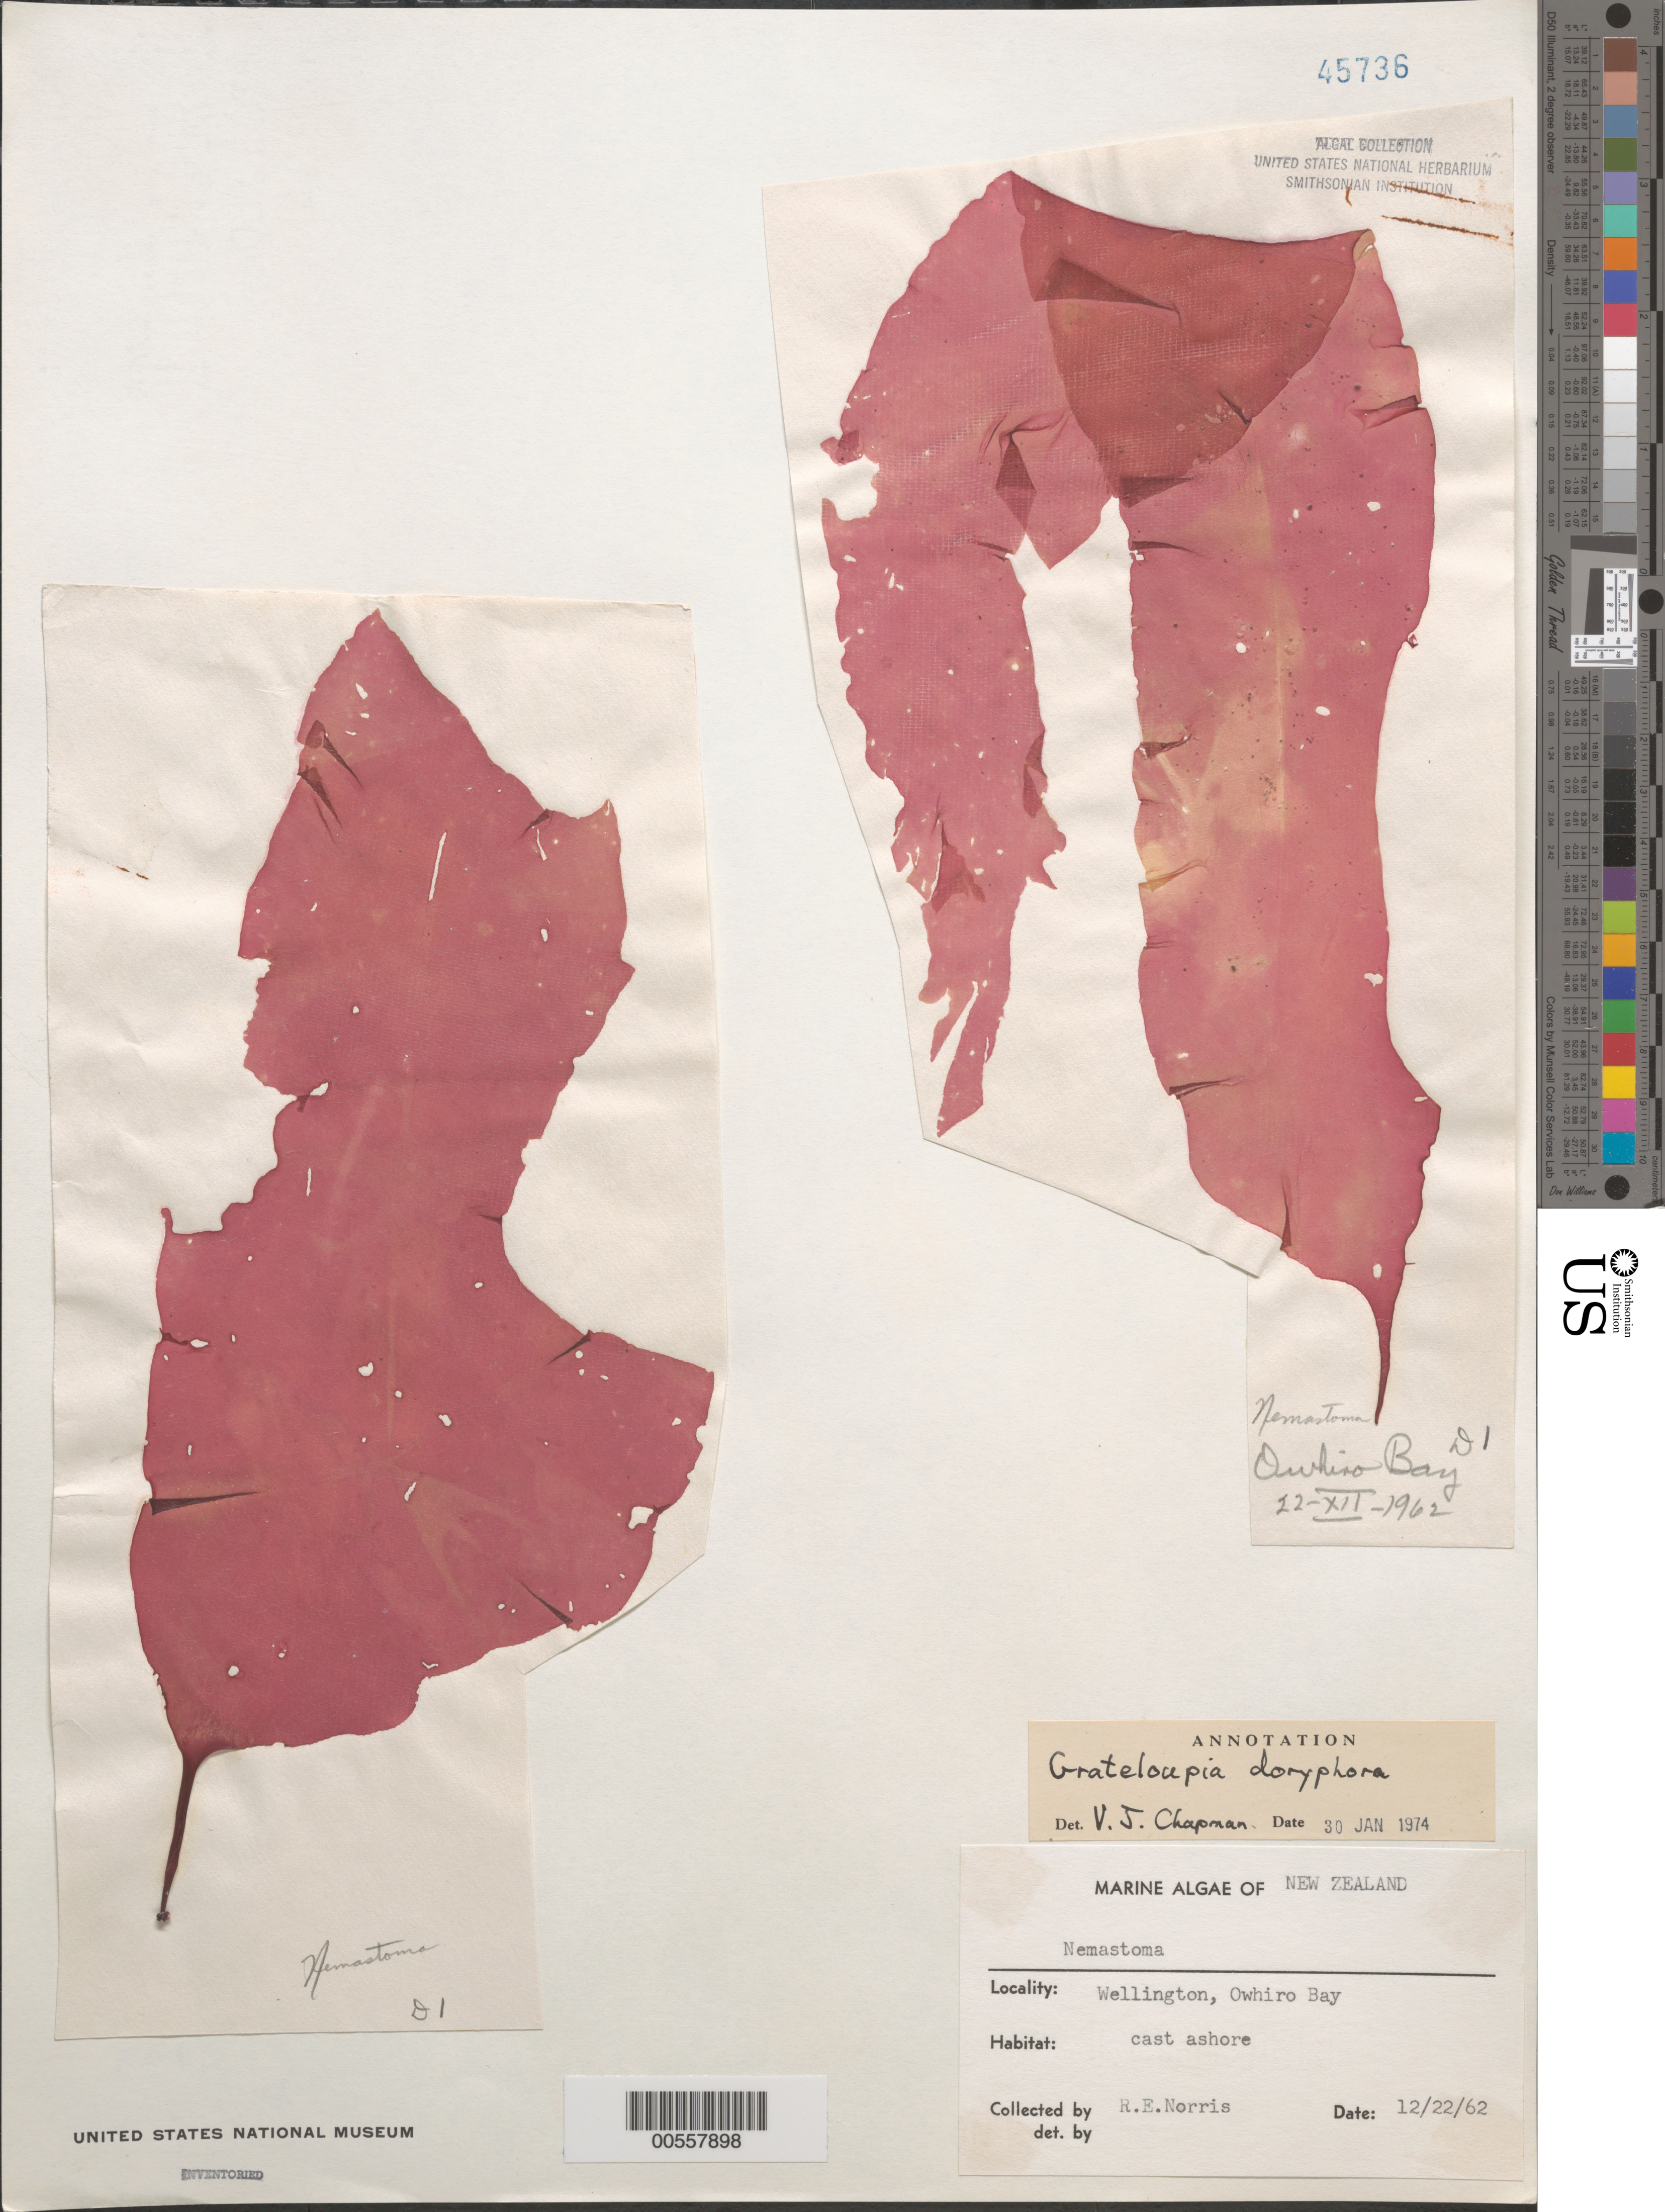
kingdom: Plantae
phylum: Rhodophyta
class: Florideophyceae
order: Halymeniales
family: Halymeniaceae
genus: Grateloupia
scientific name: Grateloupia doryphora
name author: (Mont.) Howe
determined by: Chapman, V. J.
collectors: R. E. Norris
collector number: D1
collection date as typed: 22 Dec 1962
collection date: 1962-12-22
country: New Zealand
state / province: Wellington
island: North Island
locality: Wellington, Owhiro Bay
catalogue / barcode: US 45736